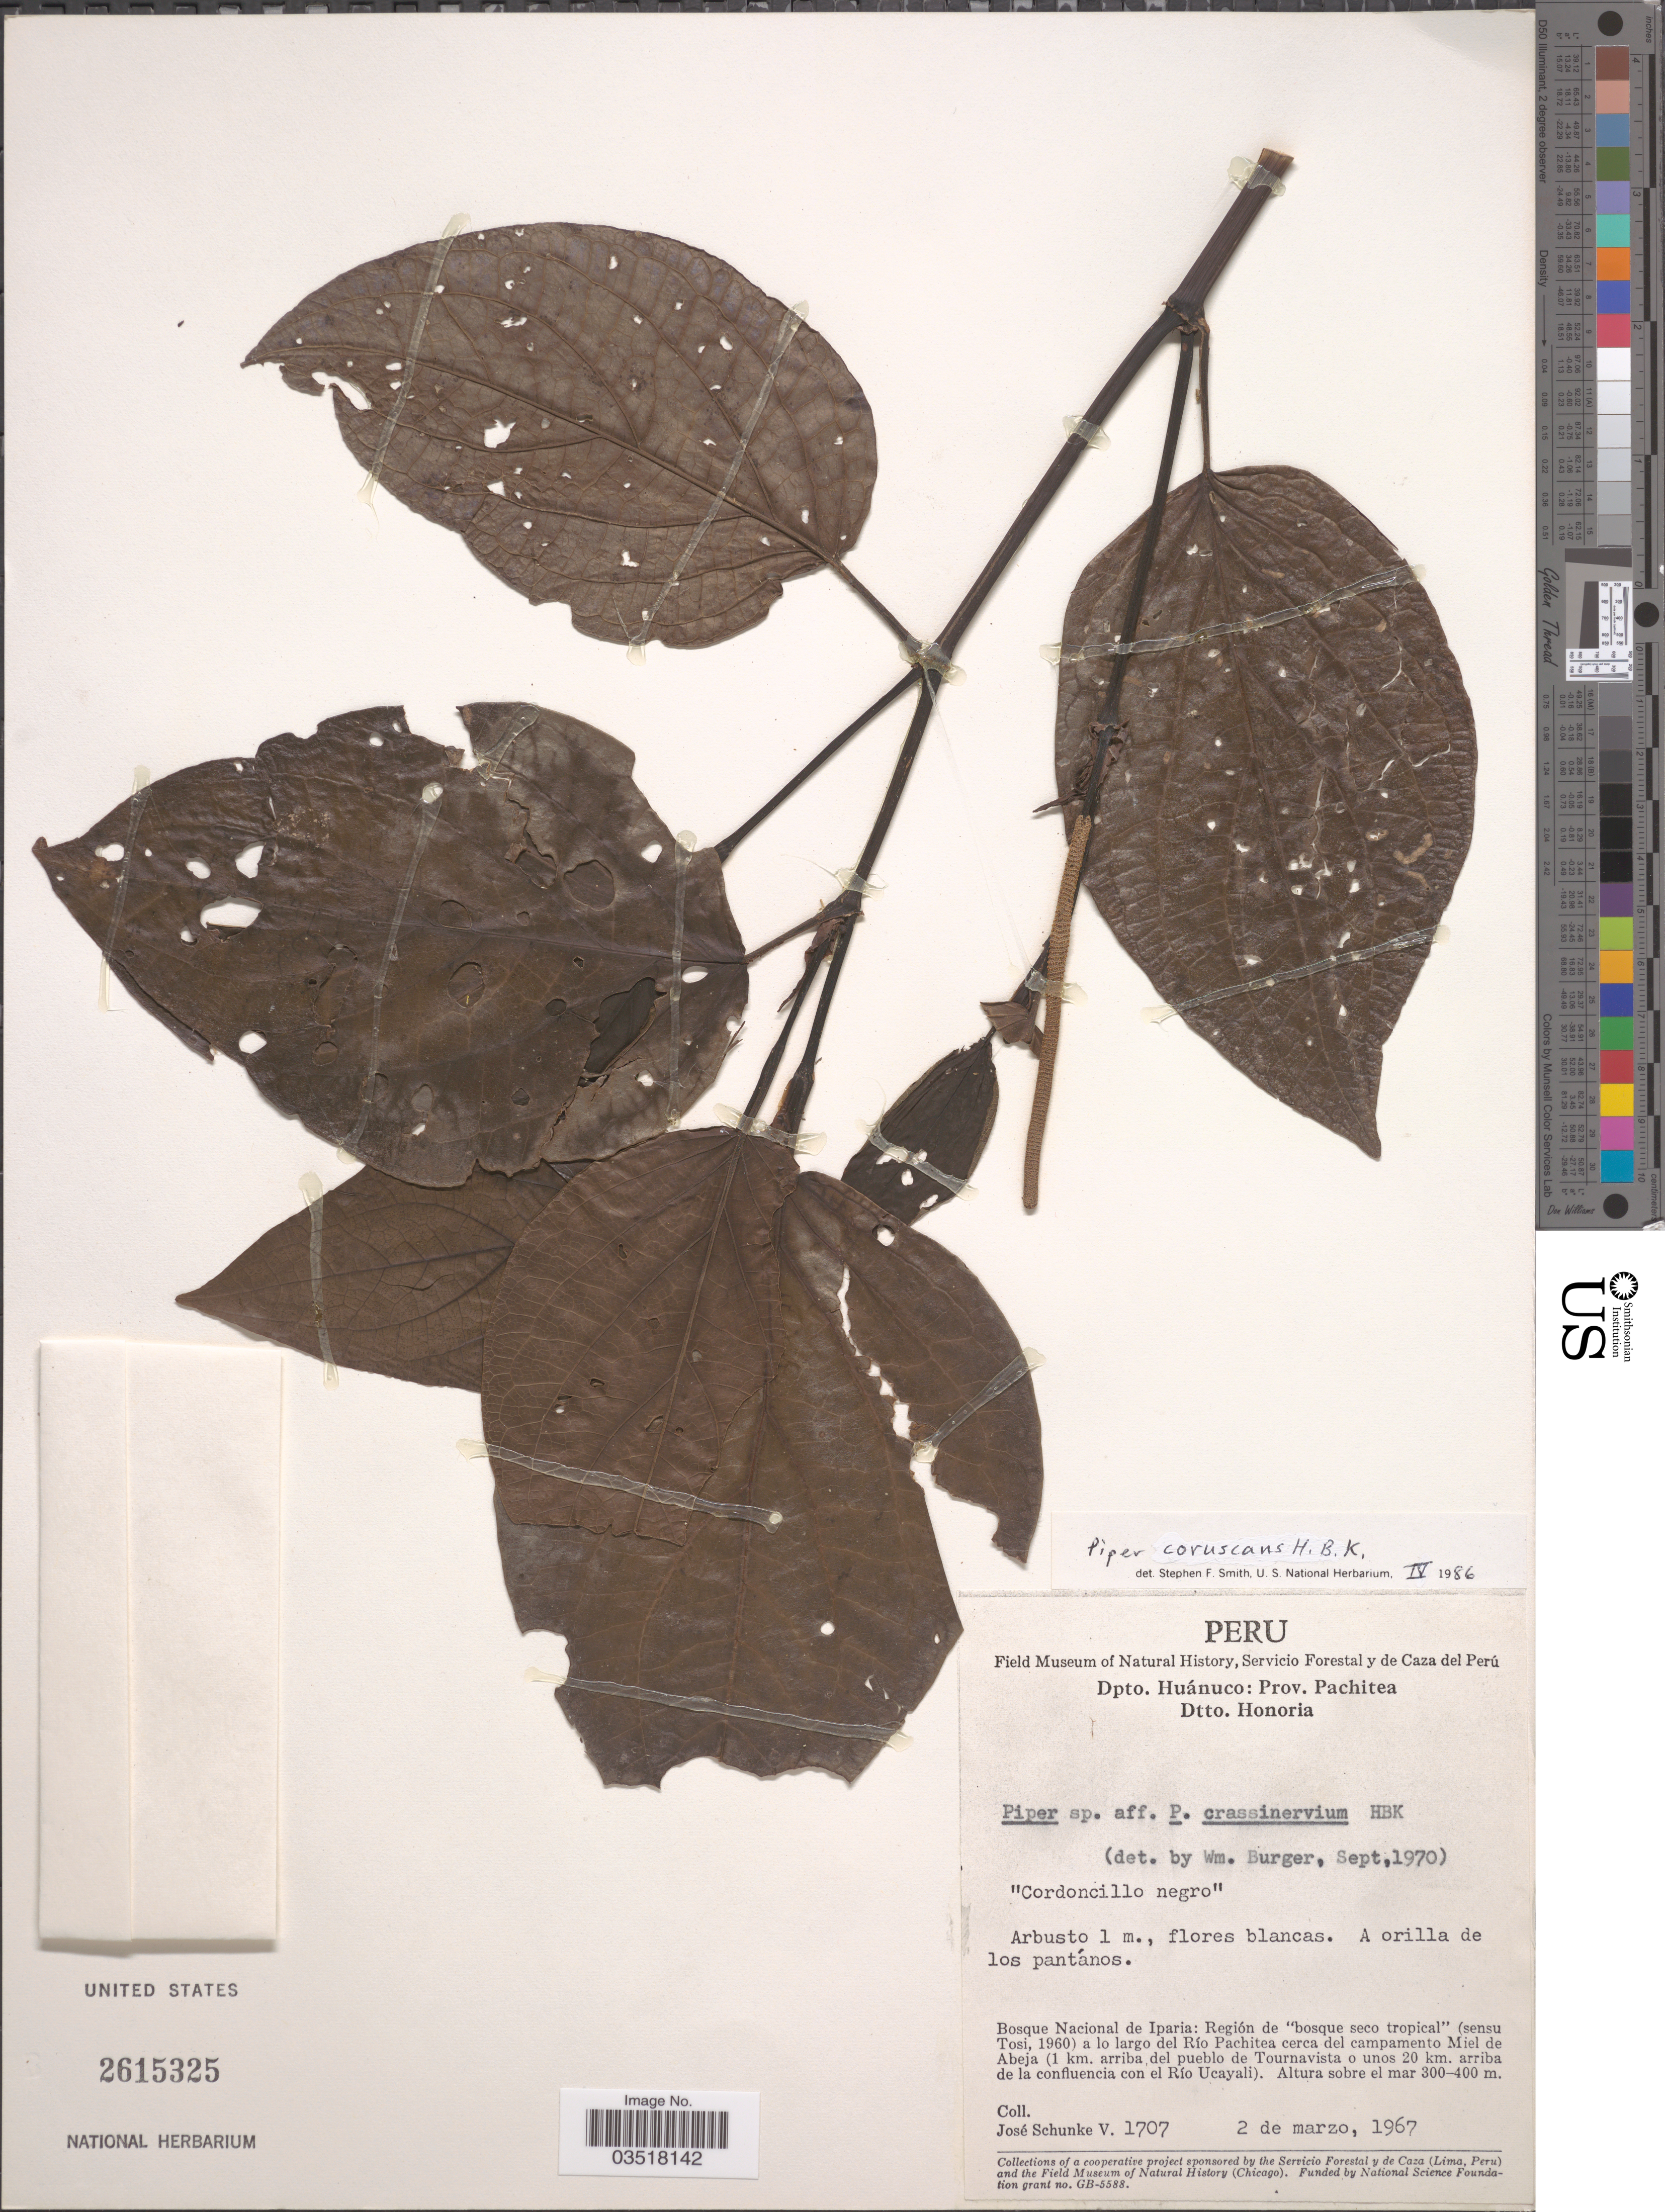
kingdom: Plantae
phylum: Tracheophyta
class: Magnoliopsida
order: Piperales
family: Piperaceae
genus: Piper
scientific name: Piper coruscans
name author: Kunth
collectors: J. Schunke Vigo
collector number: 1707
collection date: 1967-03-02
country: Peru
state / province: Huánuco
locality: Dpto. Huánuco: Prov. Pachitea. Dtto. Honoria. Bosque Nacional de Iparia: Región de "bosque seco tropical"(sensu Tosi, 1960) a la largo del Río Pachitea cerca del campamento Miel de Abeja (1 km. arriba del pueblo de Tournavista o unos 20 km. arriba de la confluencia con el Río Ucayali).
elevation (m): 300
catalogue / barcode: US 2615325